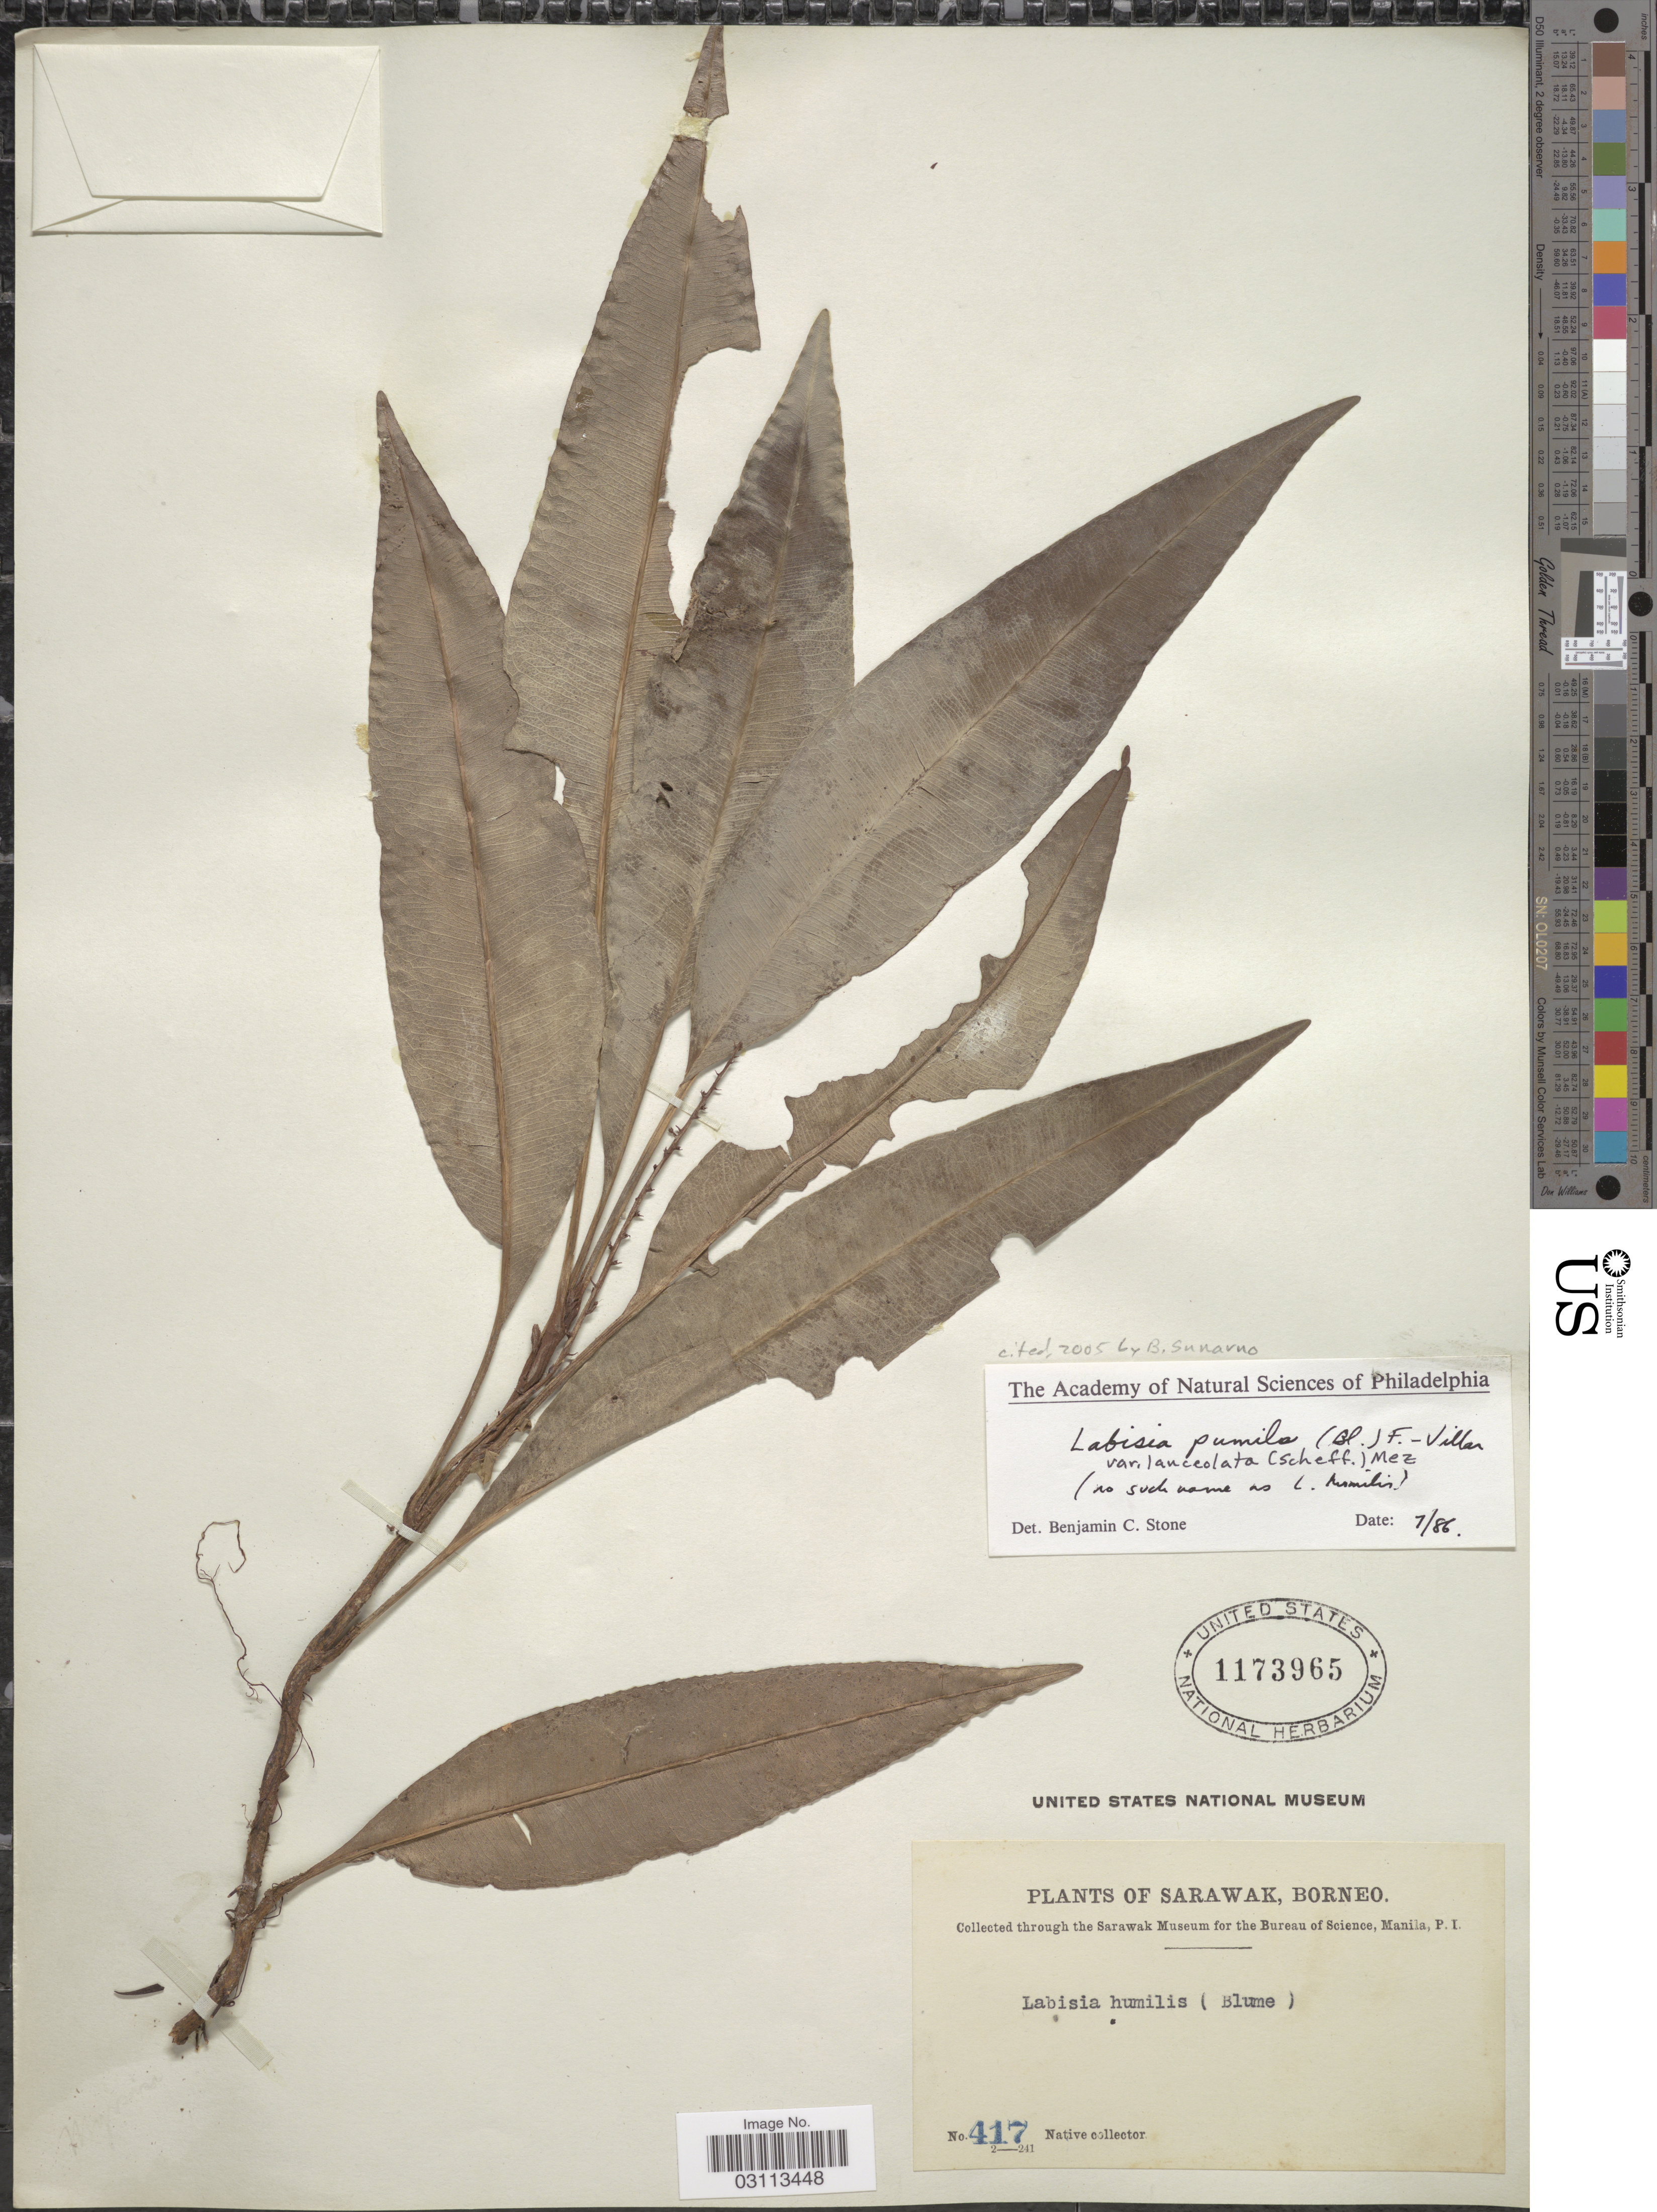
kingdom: Plantae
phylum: Tracheophyta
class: Magnoliopsida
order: Ericales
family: Primulaceae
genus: Labisia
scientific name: Labisia pumila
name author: (Blume) Fern.-Vill.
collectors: Native collector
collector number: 417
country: Malaysia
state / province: Sarawak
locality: Borneo.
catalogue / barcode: US 1173965